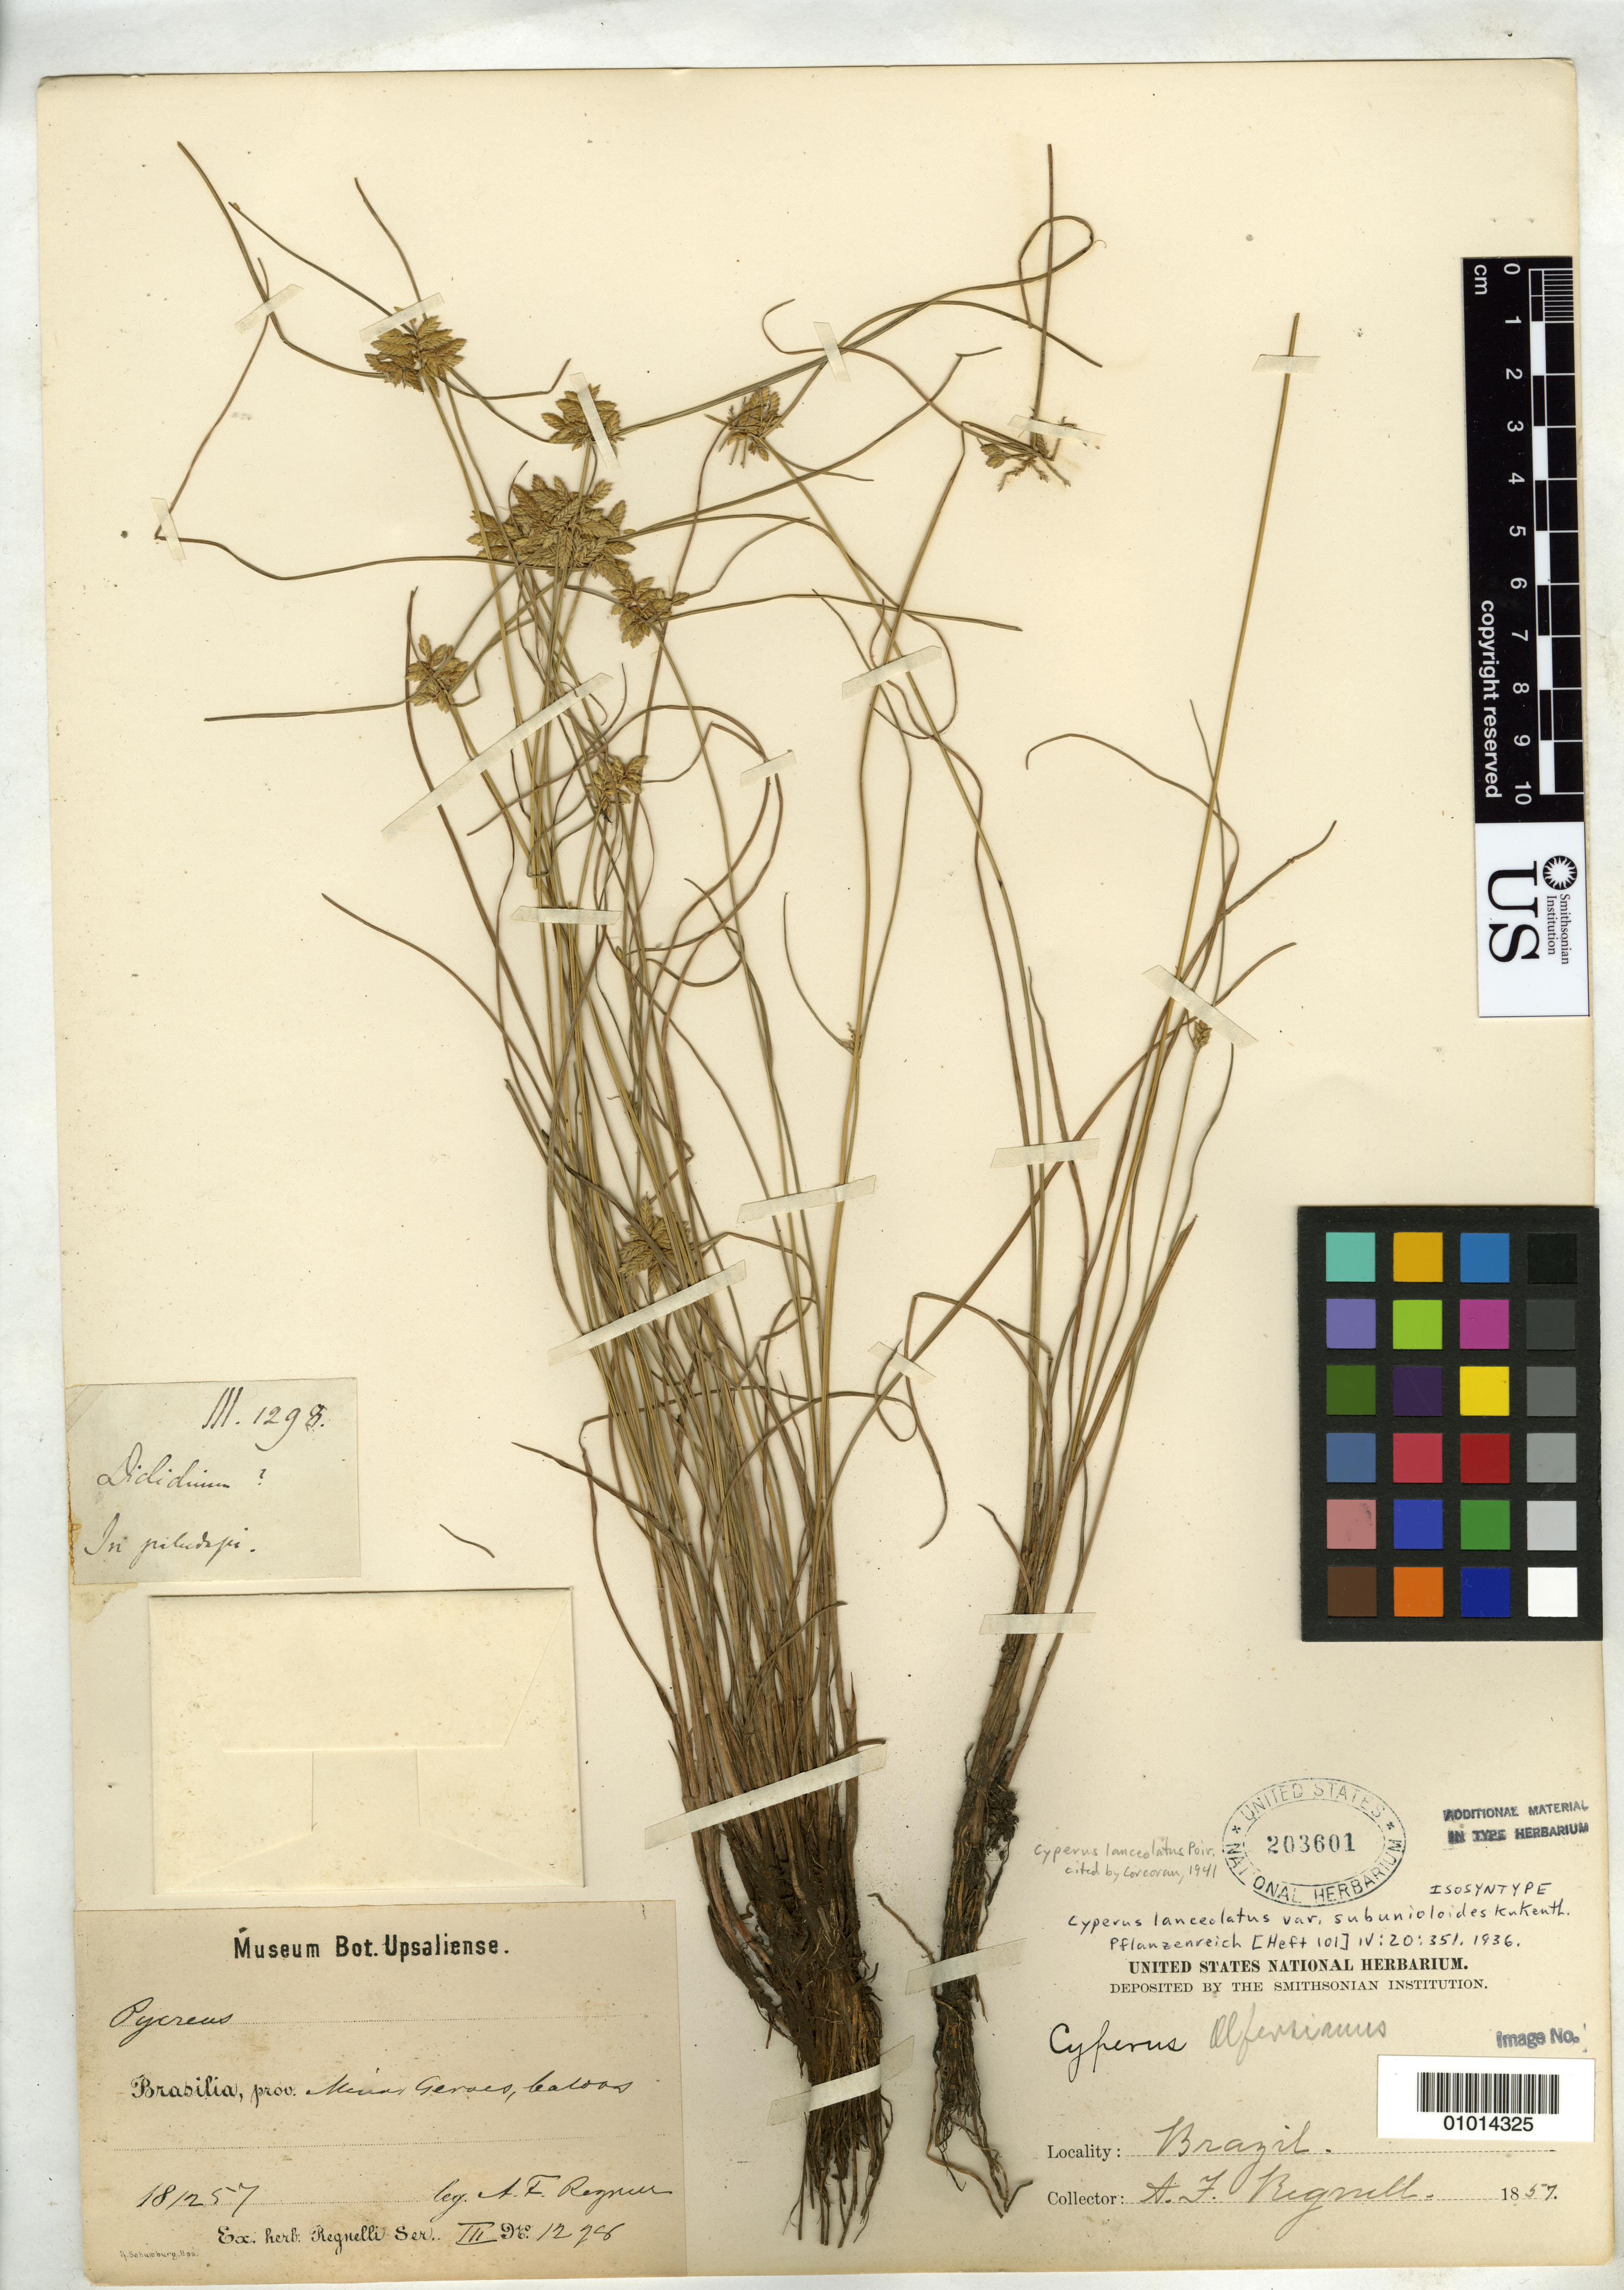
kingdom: Plantae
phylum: Tracheophyta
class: Liliopsida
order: Poales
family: Cyperaceae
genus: Cyperus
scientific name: Cyperus lanceolatus var. subunioloides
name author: Kük.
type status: Isosyntype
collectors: S. E. Henschen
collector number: Herb. Regnell III 1298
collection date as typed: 1857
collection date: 1857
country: Brazil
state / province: Minas Gerais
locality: Caldas.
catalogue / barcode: US 203601